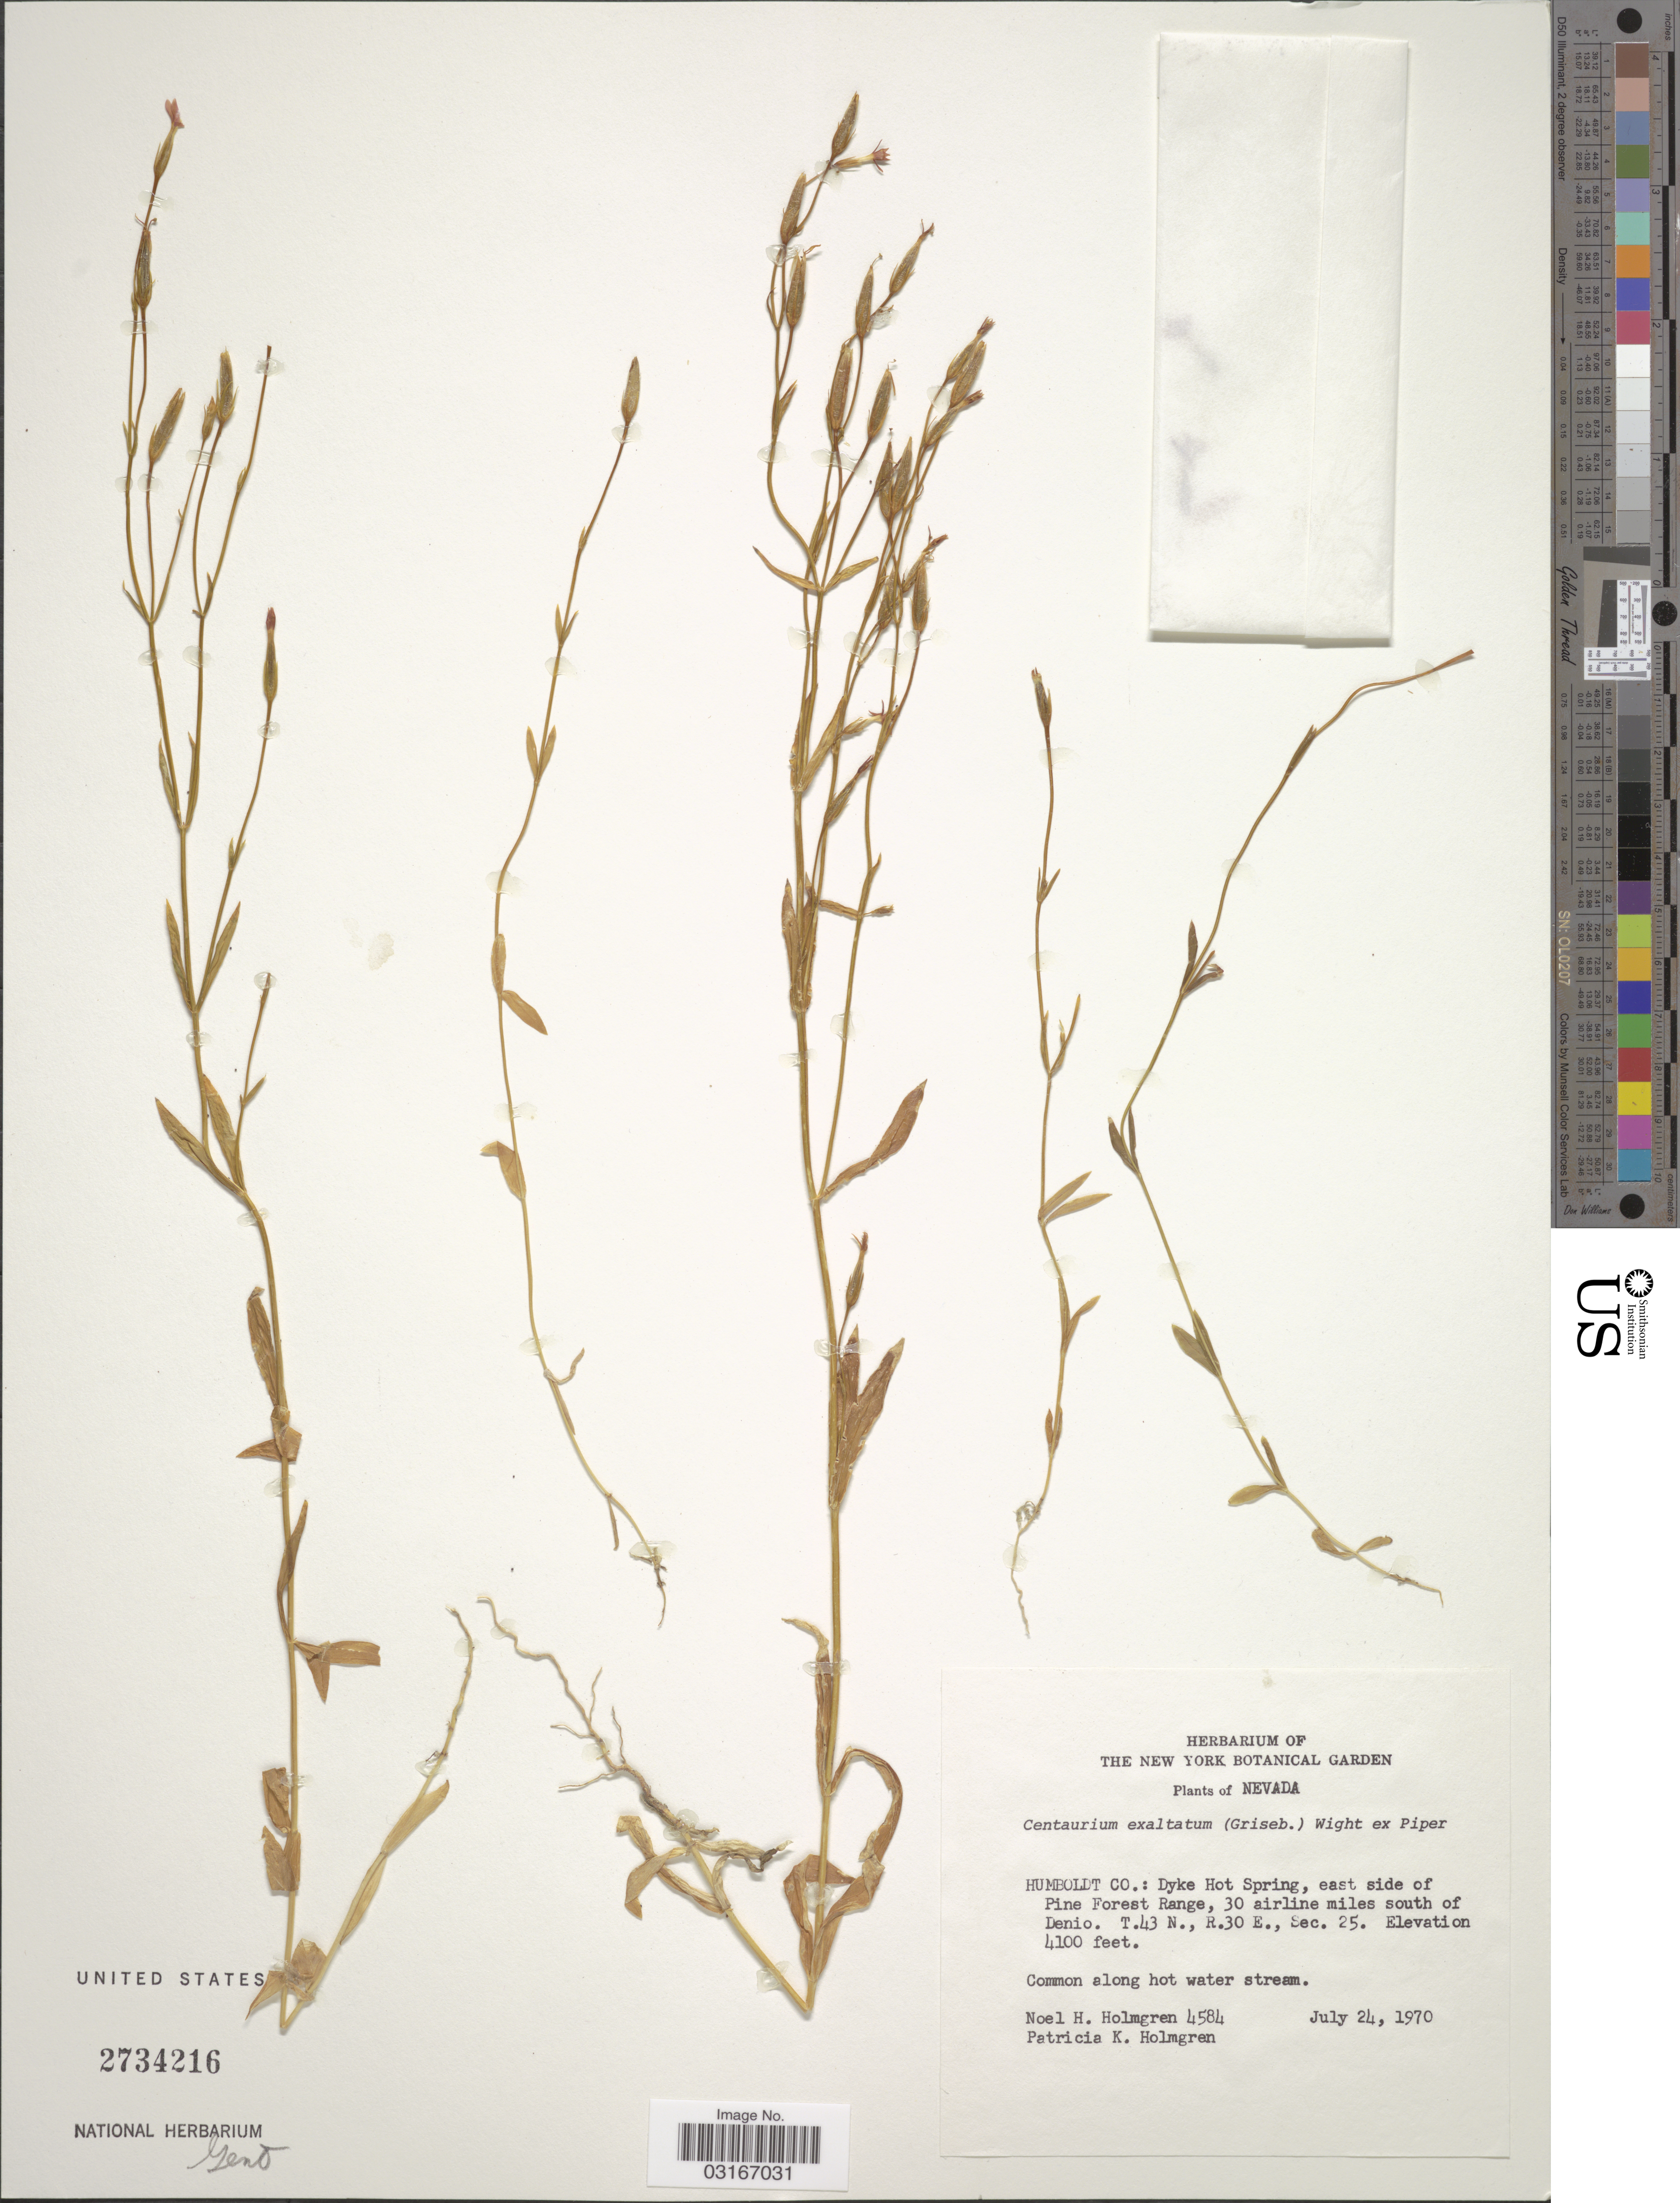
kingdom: Plantae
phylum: Tracheophyta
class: Magnoliopsida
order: Gentianales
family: Gentianaceae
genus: Centaurium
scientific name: Centaurium exaltatum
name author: (Griseb.) W. Wight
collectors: N. H. Holmgren & P. K. Holmgren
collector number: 4584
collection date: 1970-07-24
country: United States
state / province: Nevada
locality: Humboldt Co.: Dyke Hot Spring, east side of Pine Forest Range, 30 ailrine miles south of Denio. T43N, R30E, Sec. 25.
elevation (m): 1250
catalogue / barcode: US 2734216